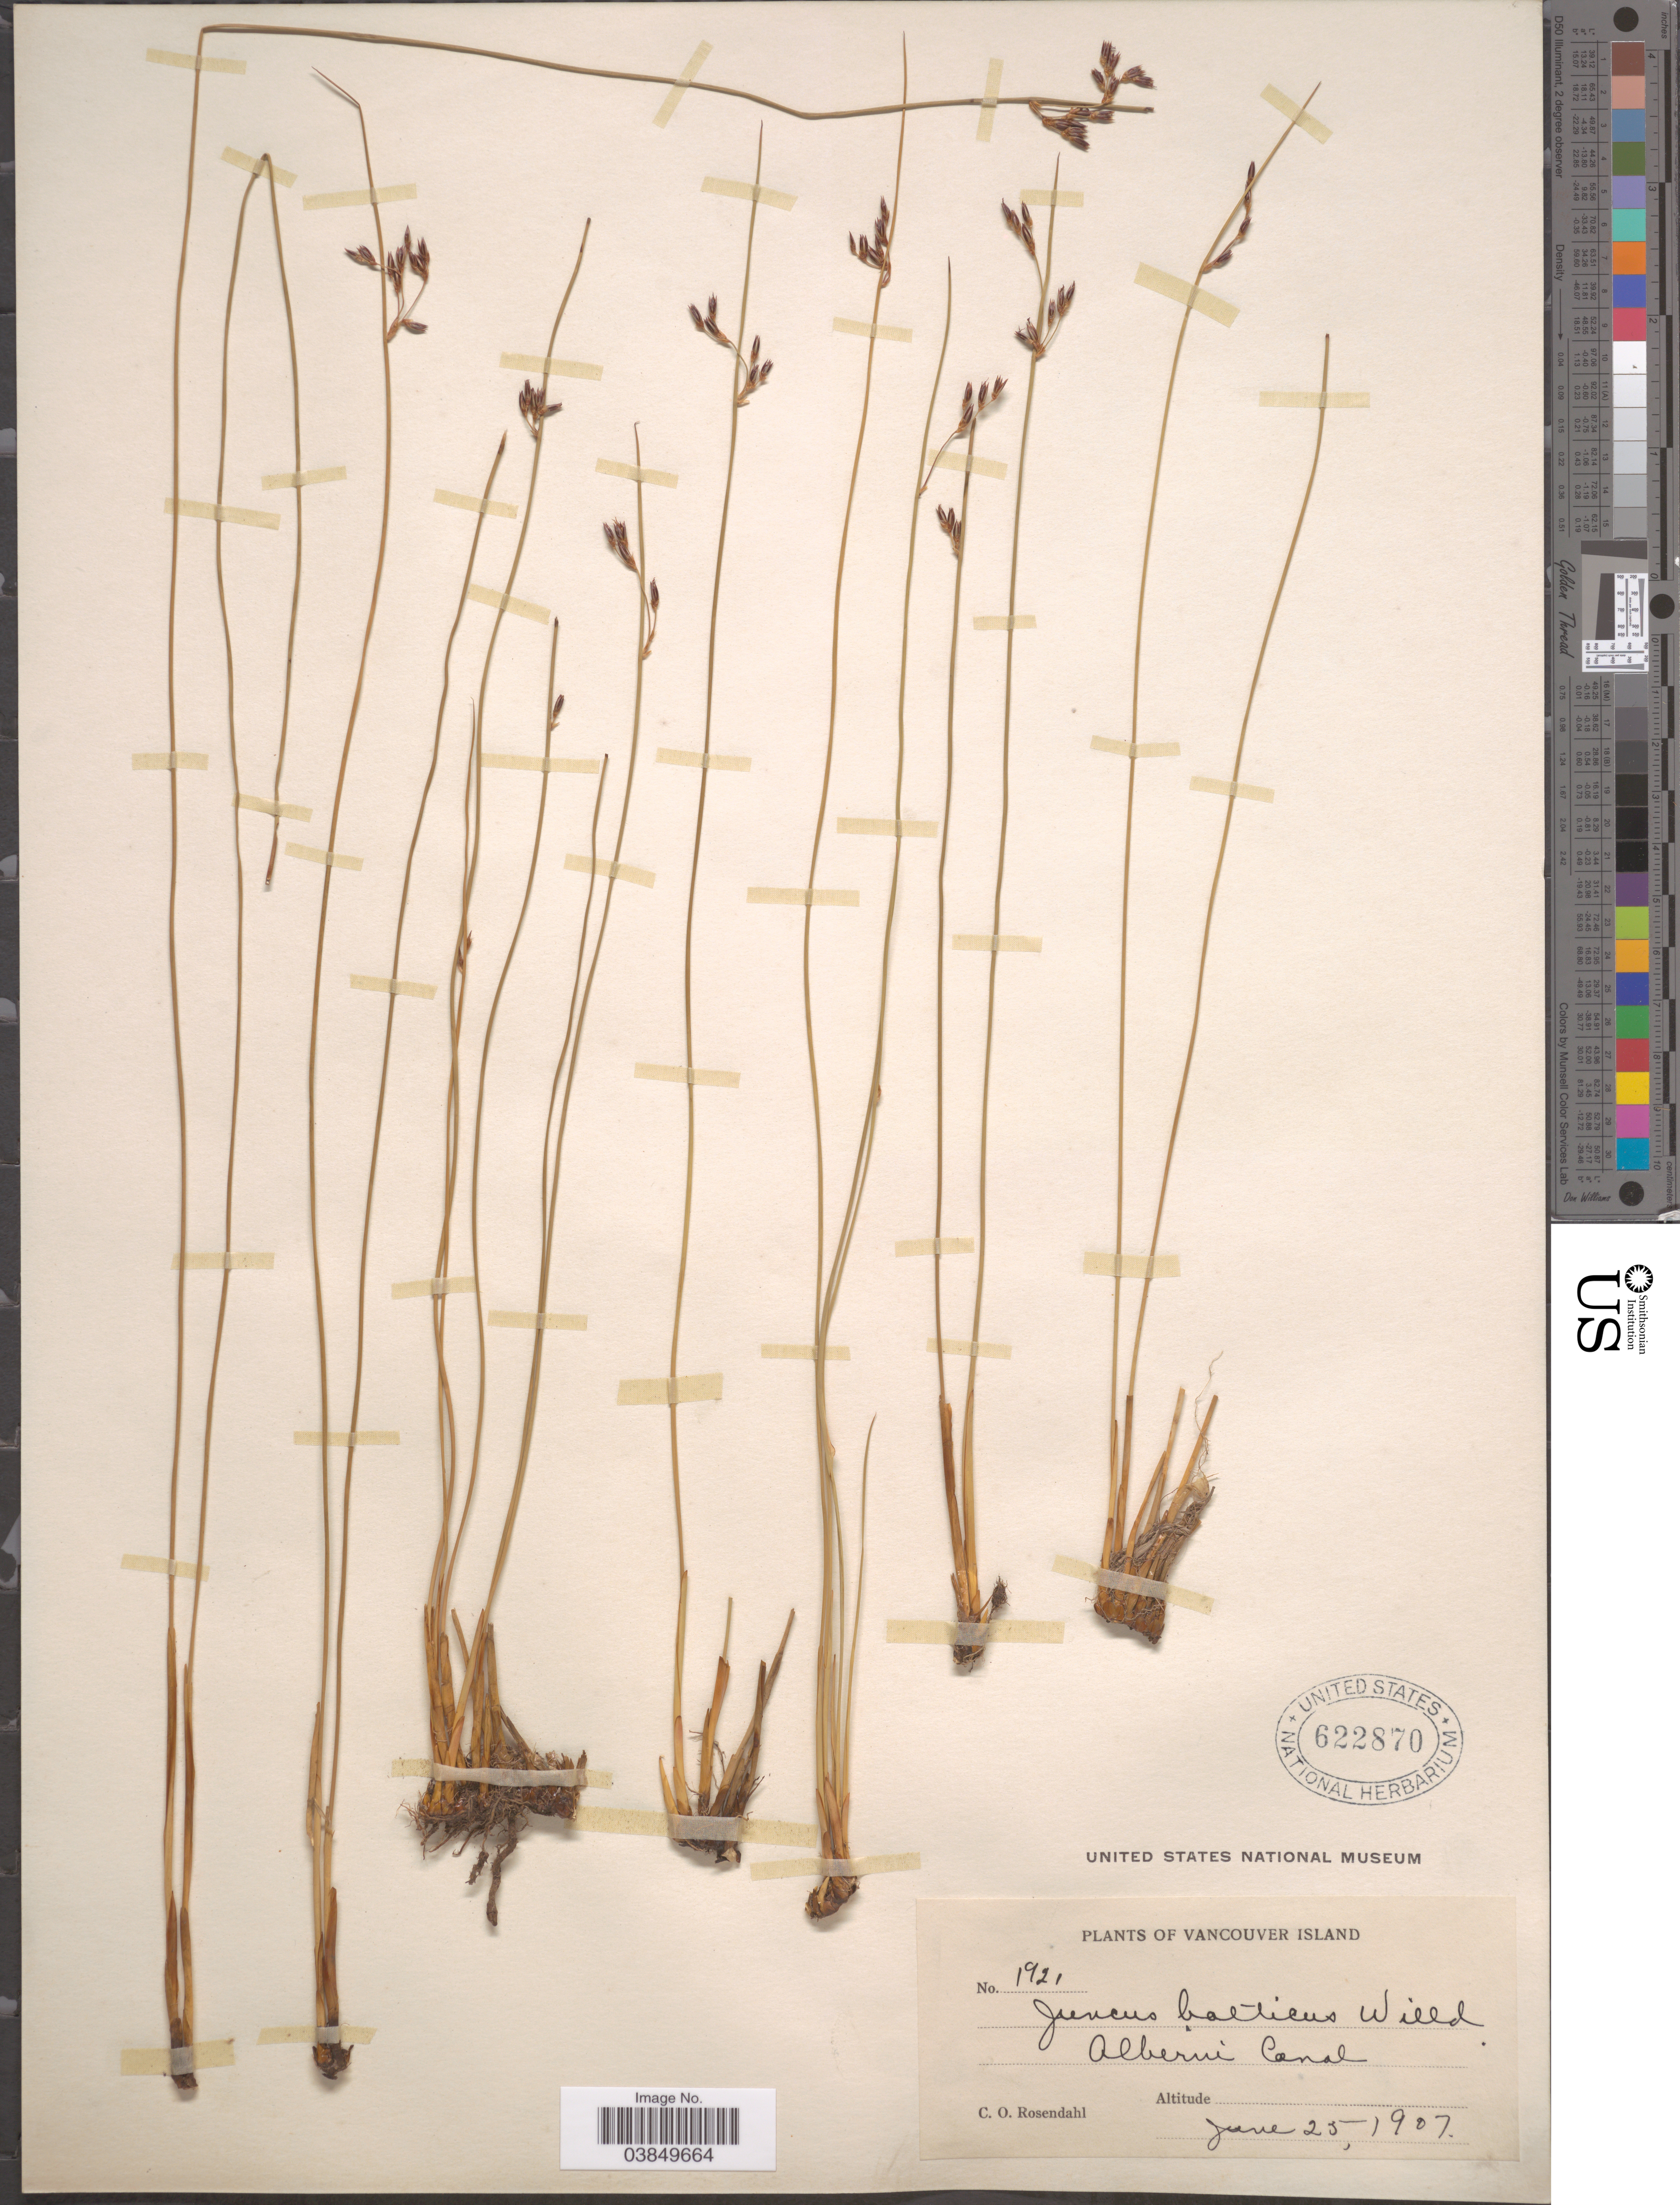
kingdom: Plantae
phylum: Tracheophyta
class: Liliopsida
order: Poales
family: Juncaceae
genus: Juncus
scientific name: Juncus balticus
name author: Willd.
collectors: C. O. Rosendahl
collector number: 1921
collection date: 1907-06-25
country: Canada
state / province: British Columbia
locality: Vancouver Island. Alberni Canal.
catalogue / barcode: US 622870